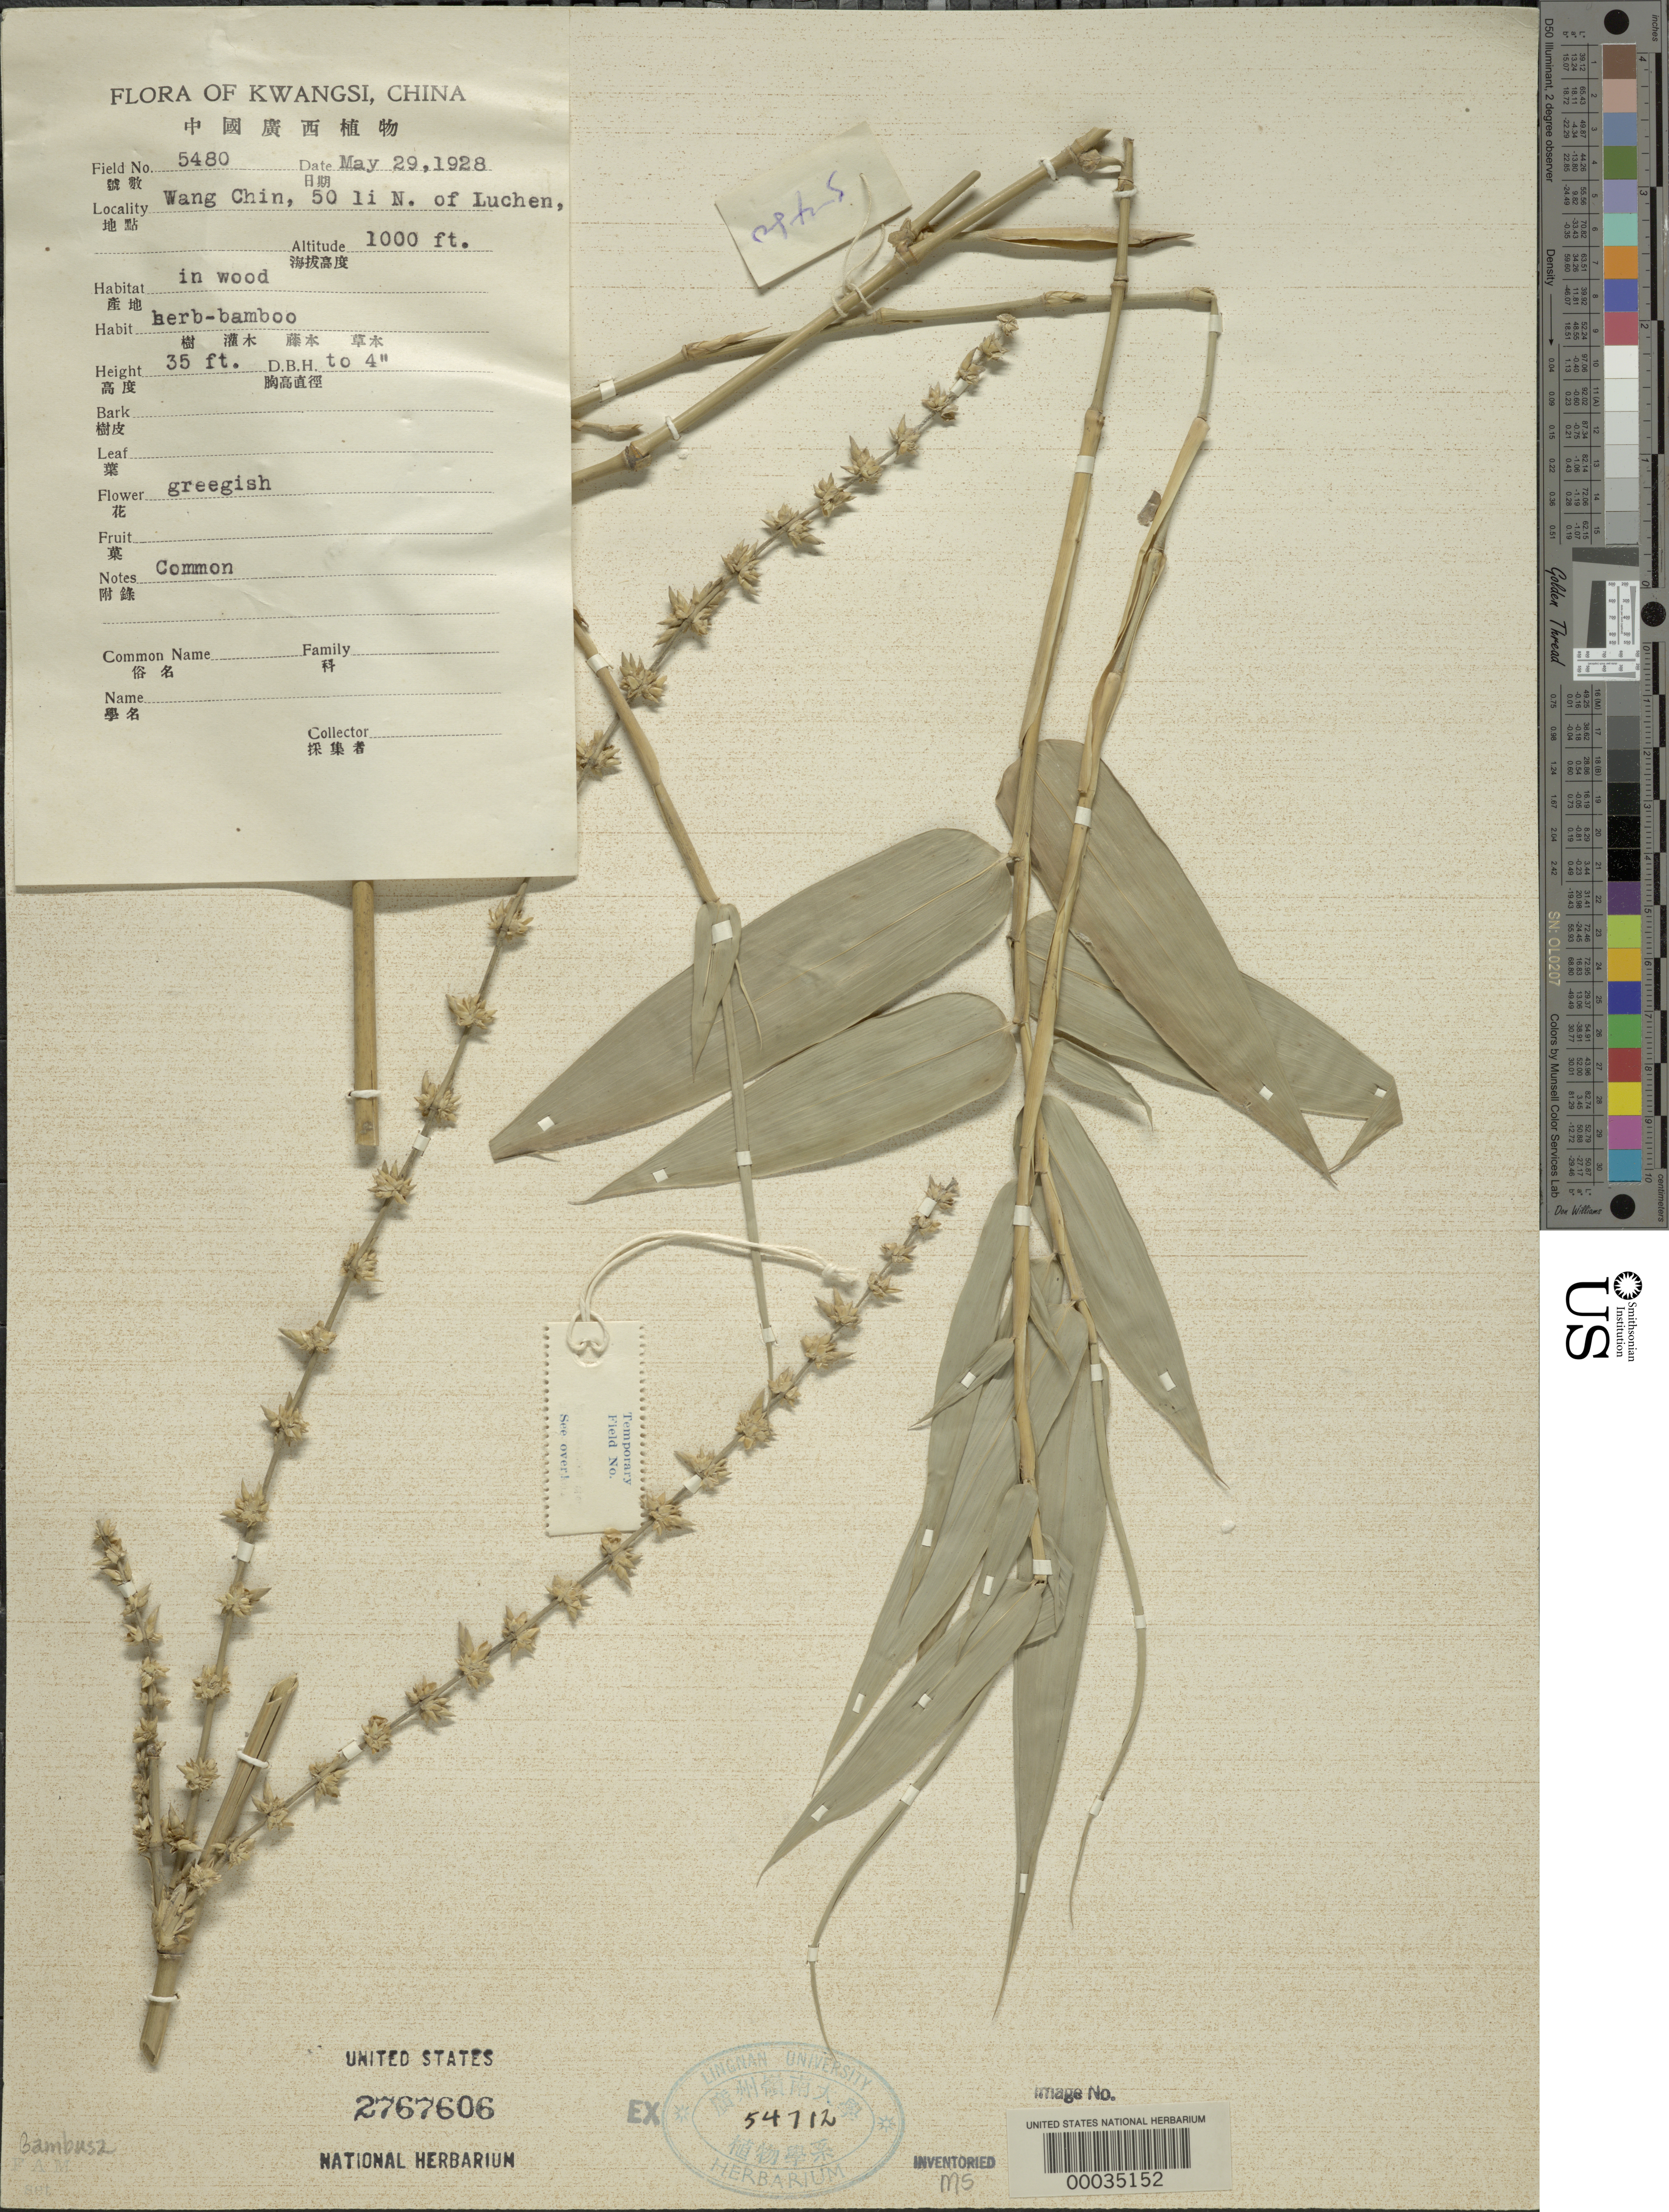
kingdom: Plantae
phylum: Tracheophyta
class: Liliopsida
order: Poales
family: Poaceae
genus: Bambusa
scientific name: Bambusa sp.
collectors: R. C. Ching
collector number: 5480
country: China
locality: Kwangsi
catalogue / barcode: US 2767606